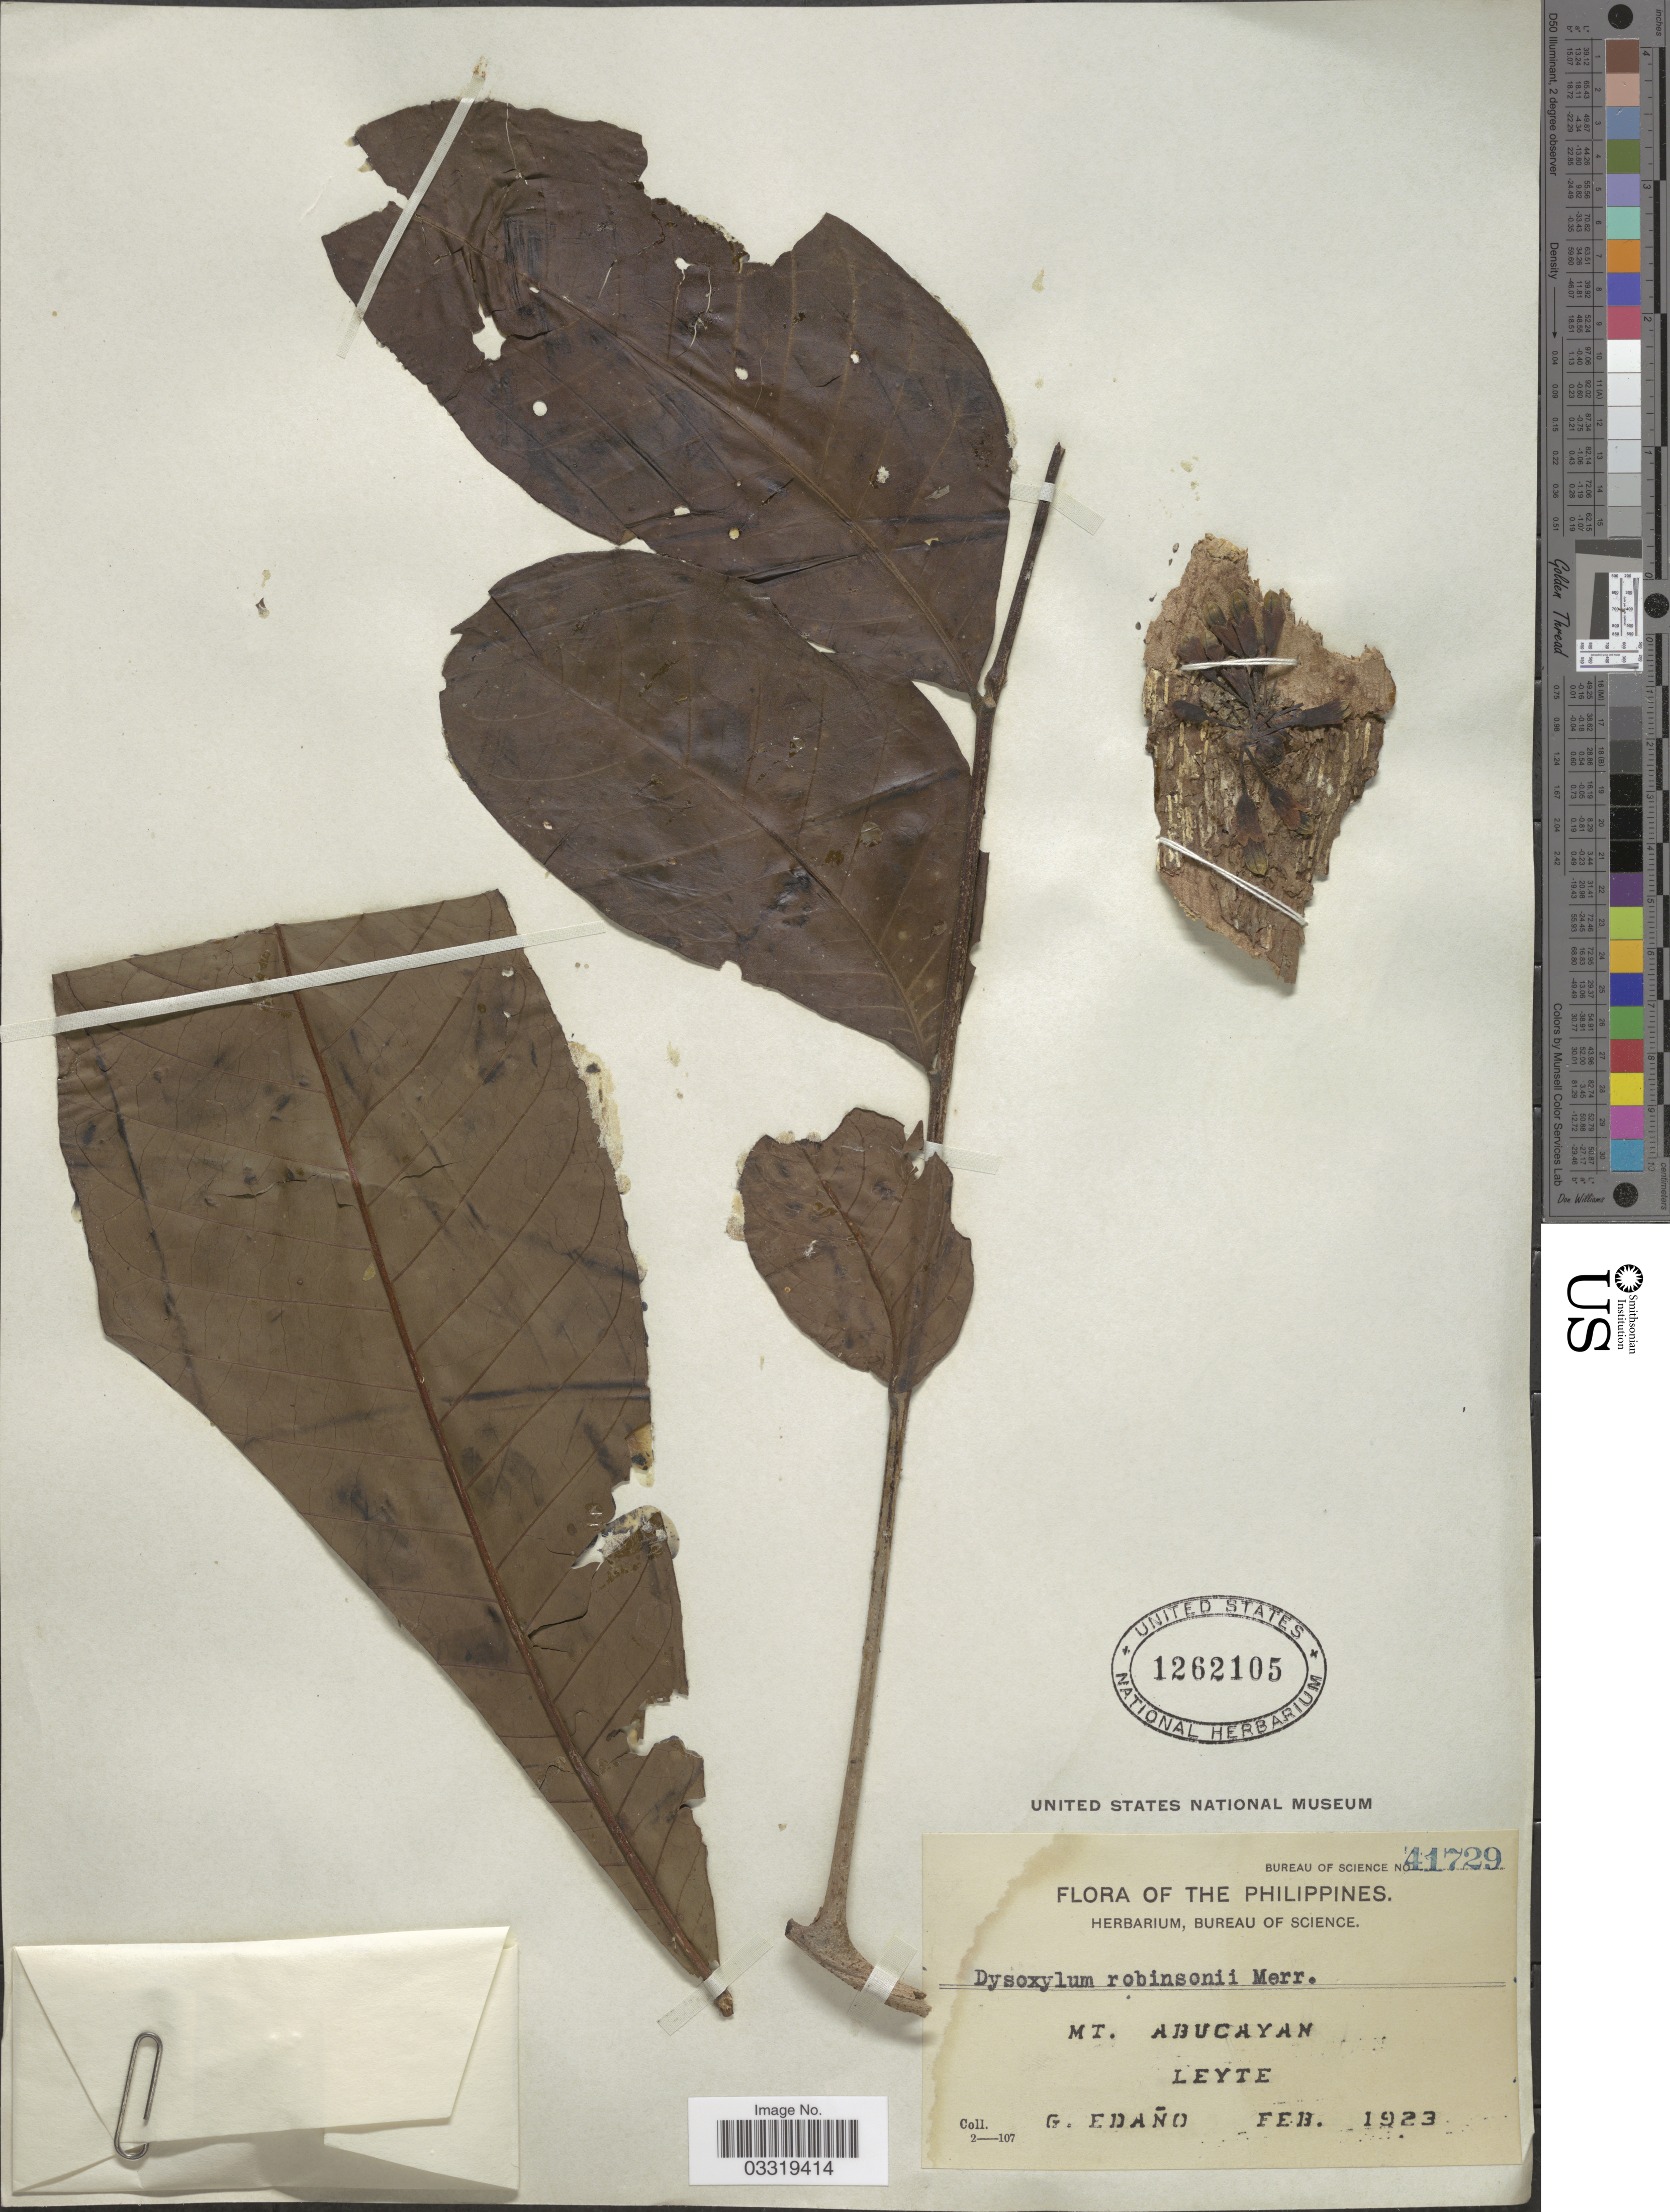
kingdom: Plantae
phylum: Tracheophyta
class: Magnoliopsida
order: Sapindales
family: Meliaceae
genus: Epicharis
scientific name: Epicharis parasitica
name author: (Osbeck) Mabb.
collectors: G. Edaño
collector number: Bureau of Science 41729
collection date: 1923-02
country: Philippines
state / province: Eastern Visayas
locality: Mt. Abucayan, Leyte.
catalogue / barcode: US 1262105